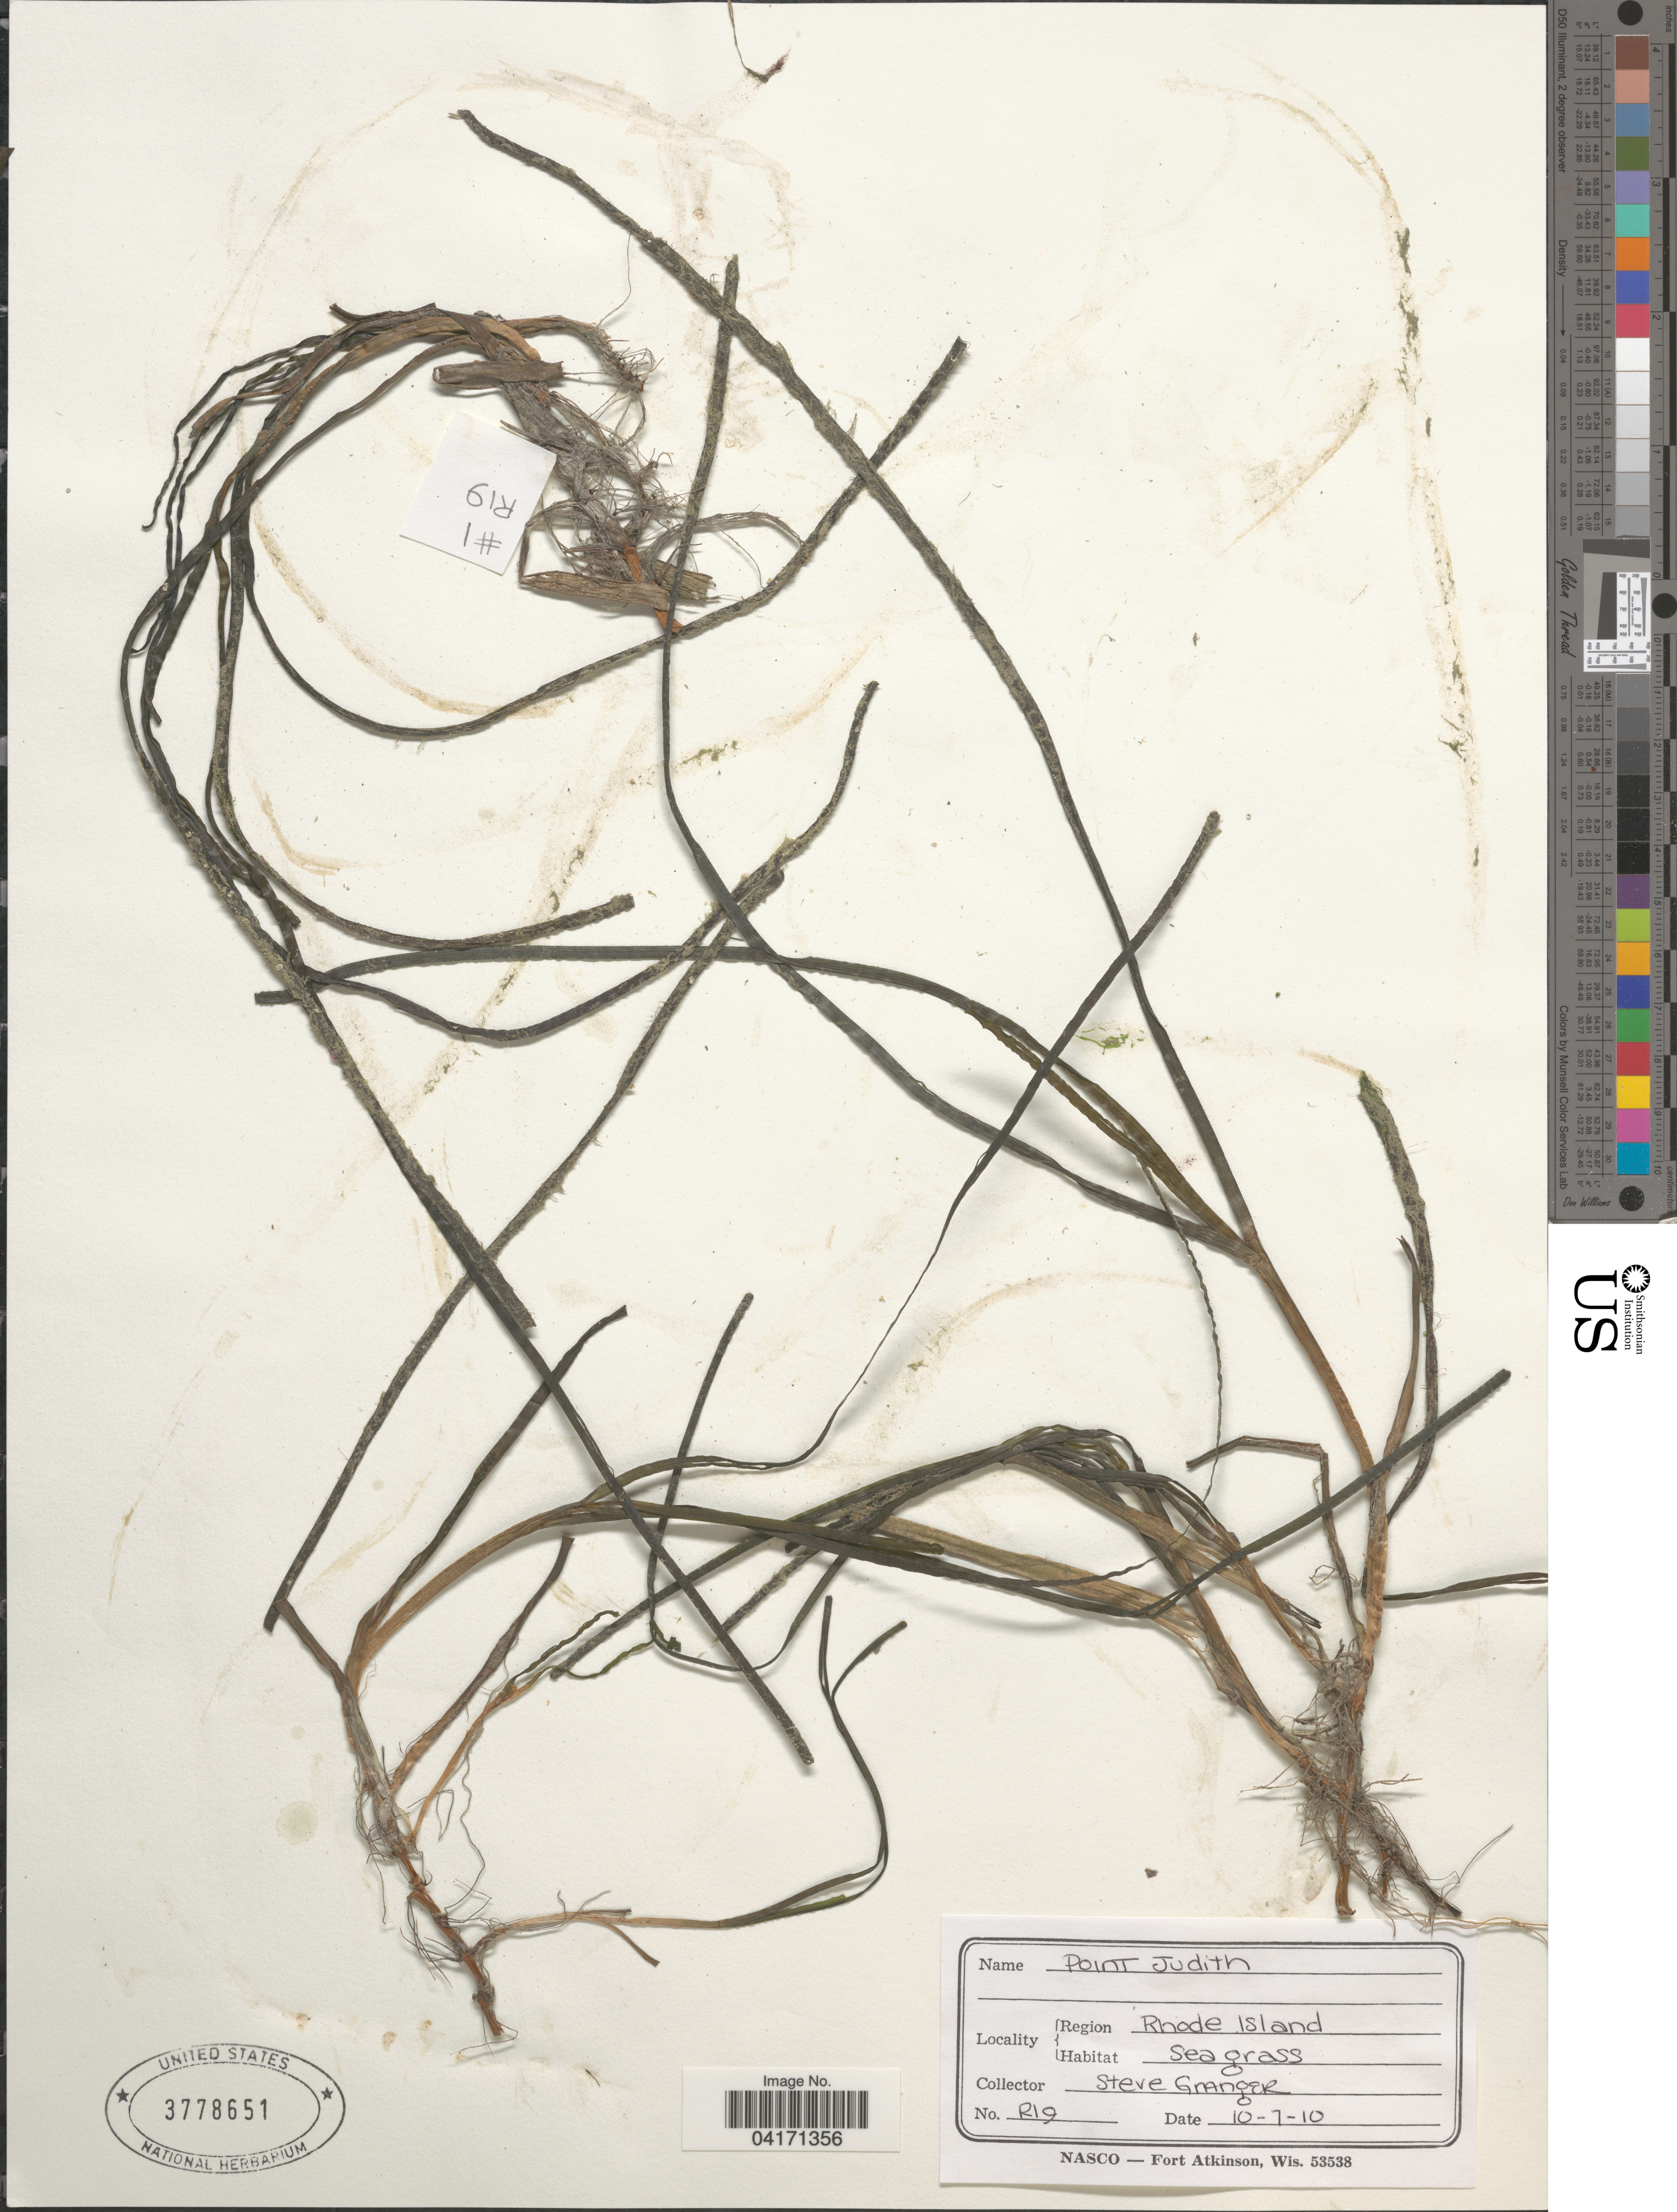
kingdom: Plantae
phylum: Tracheophyta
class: Liliopsida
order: Alismatales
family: Zosteraceae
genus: Zostera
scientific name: Zostera marina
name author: L.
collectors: S. Granger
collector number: RI9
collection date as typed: Transcribed d/m/y: 7/10/10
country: United States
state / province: Rhode Island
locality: Point Judith. Region Rhode Island.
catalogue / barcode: US 3778651